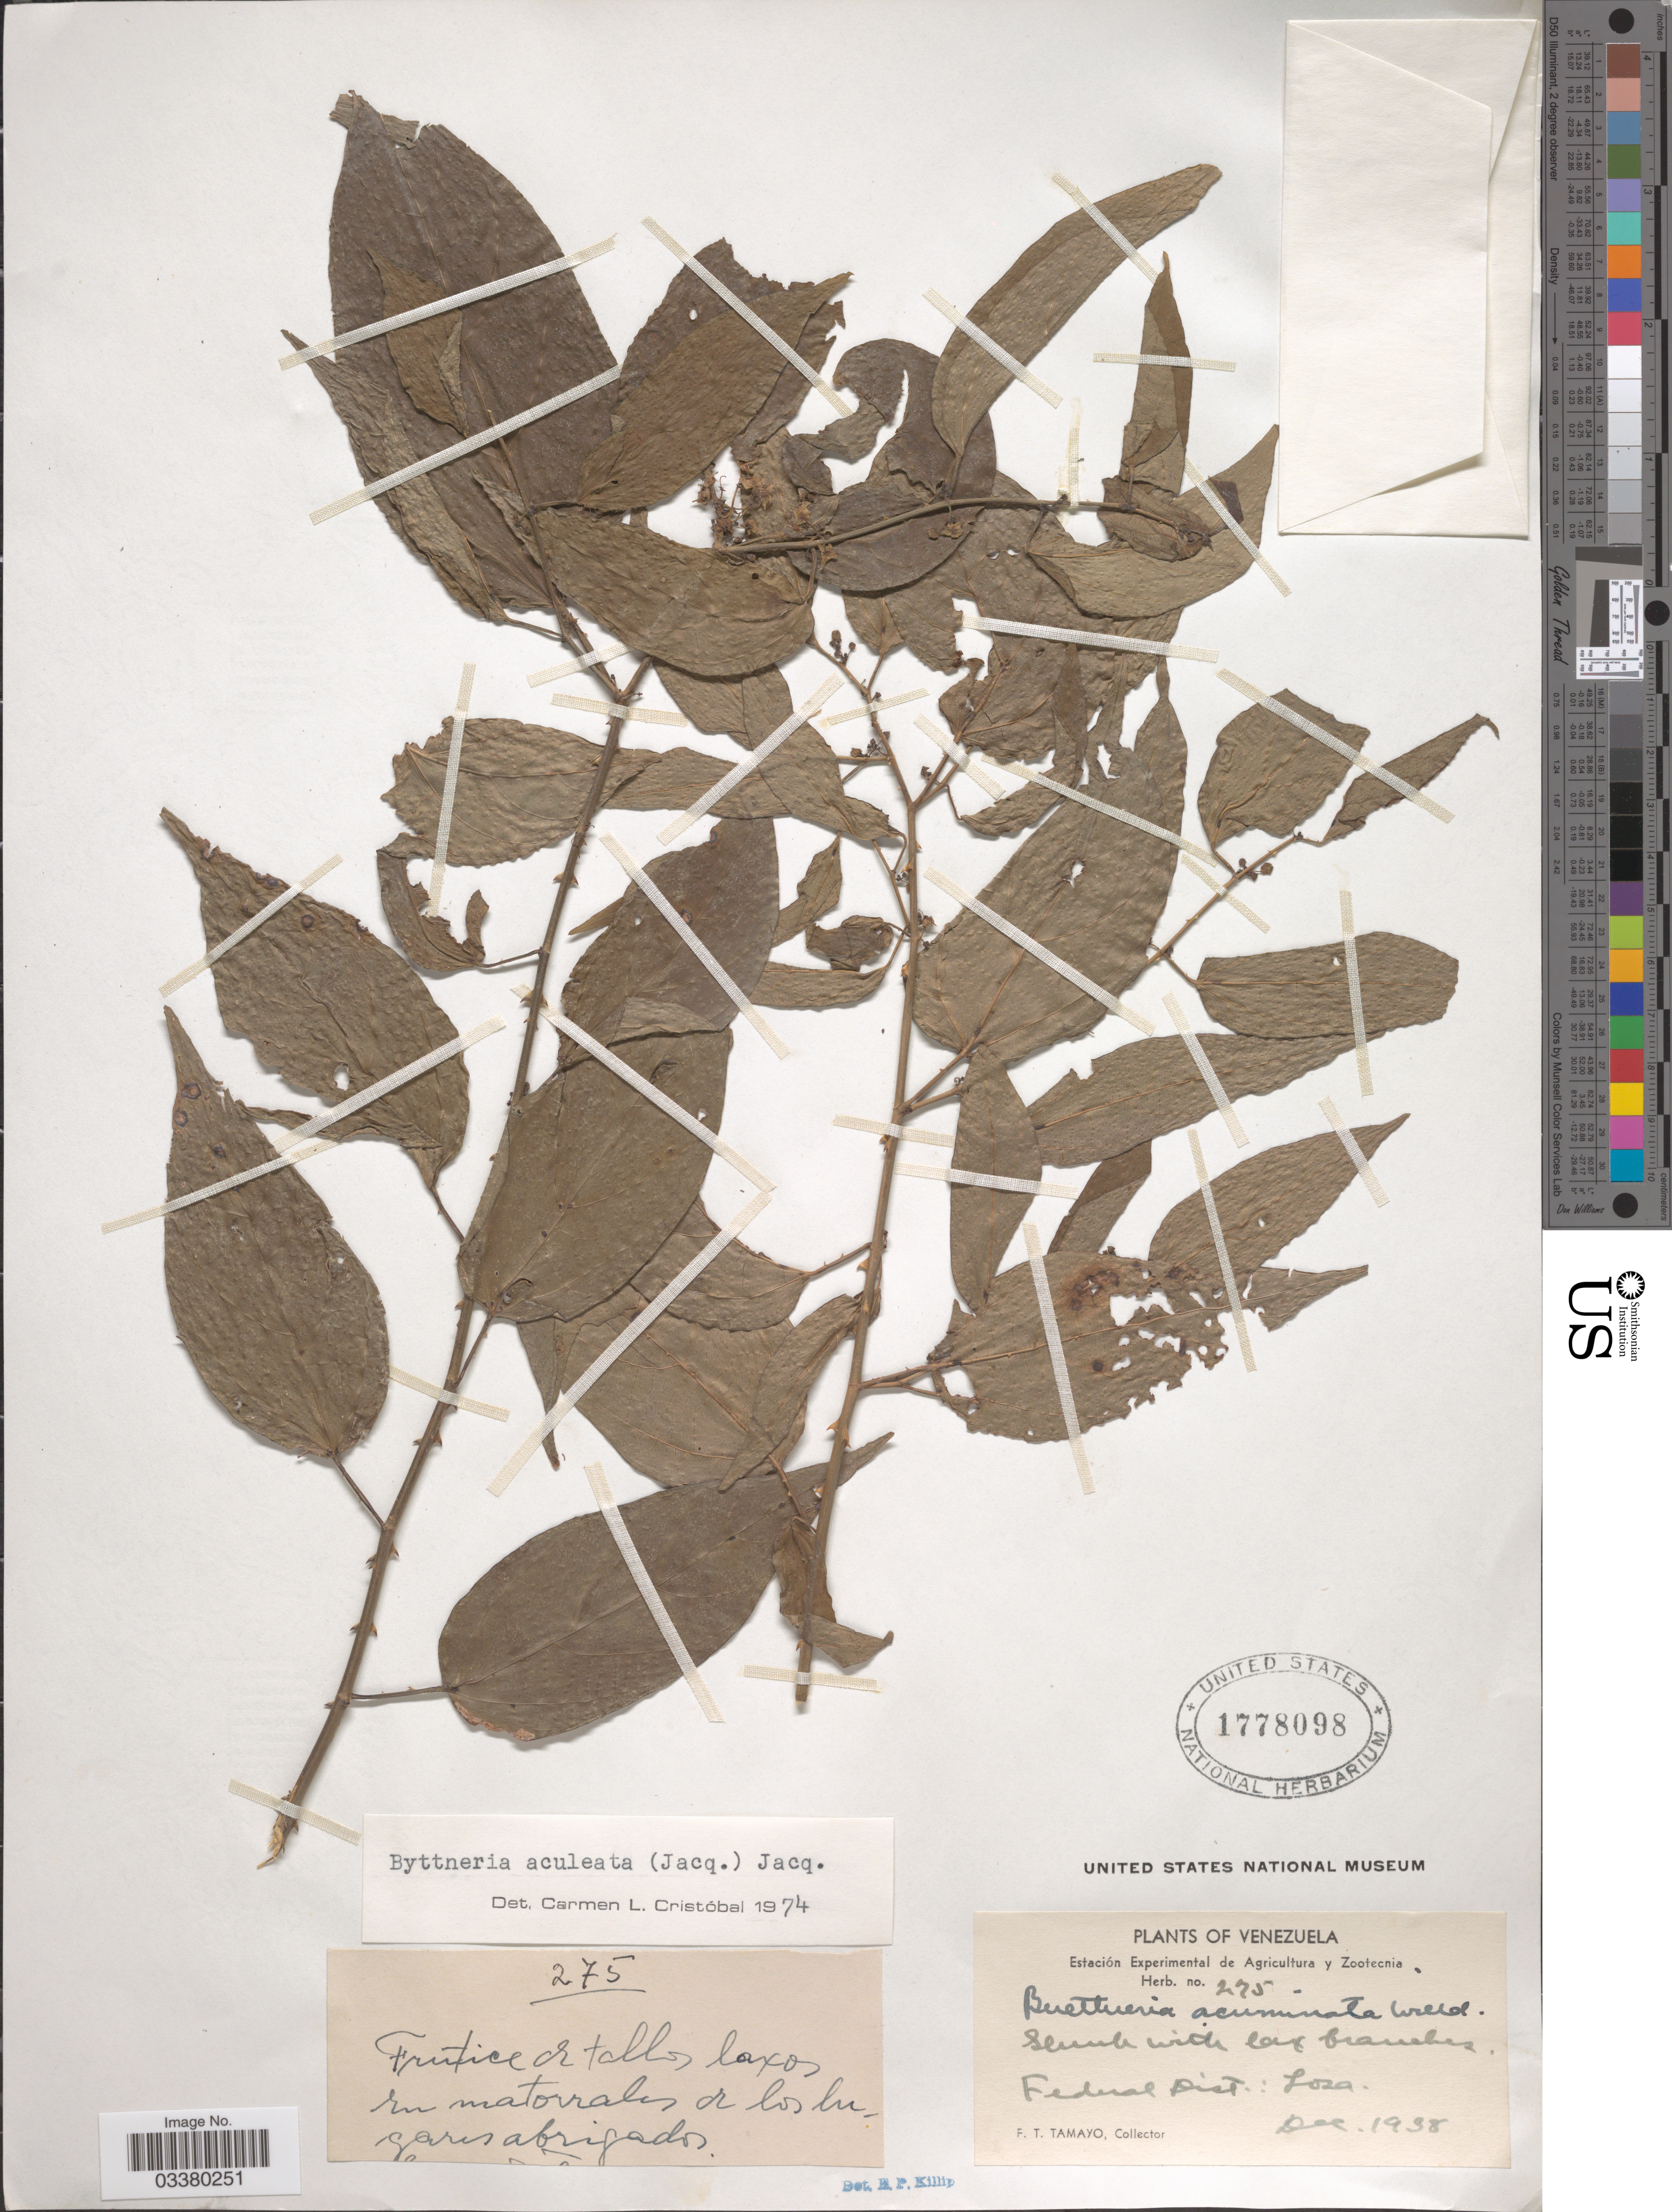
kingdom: Plantae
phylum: Tracheophyta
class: Magnoliopsida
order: Malvales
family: Malvaceae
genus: Byttneria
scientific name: Byttneria aculeata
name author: (Jacq.) Jacq.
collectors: F. Tamayo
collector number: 275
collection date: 1938-12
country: Venezuela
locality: Federal Dist.: Losa.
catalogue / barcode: US 1778098